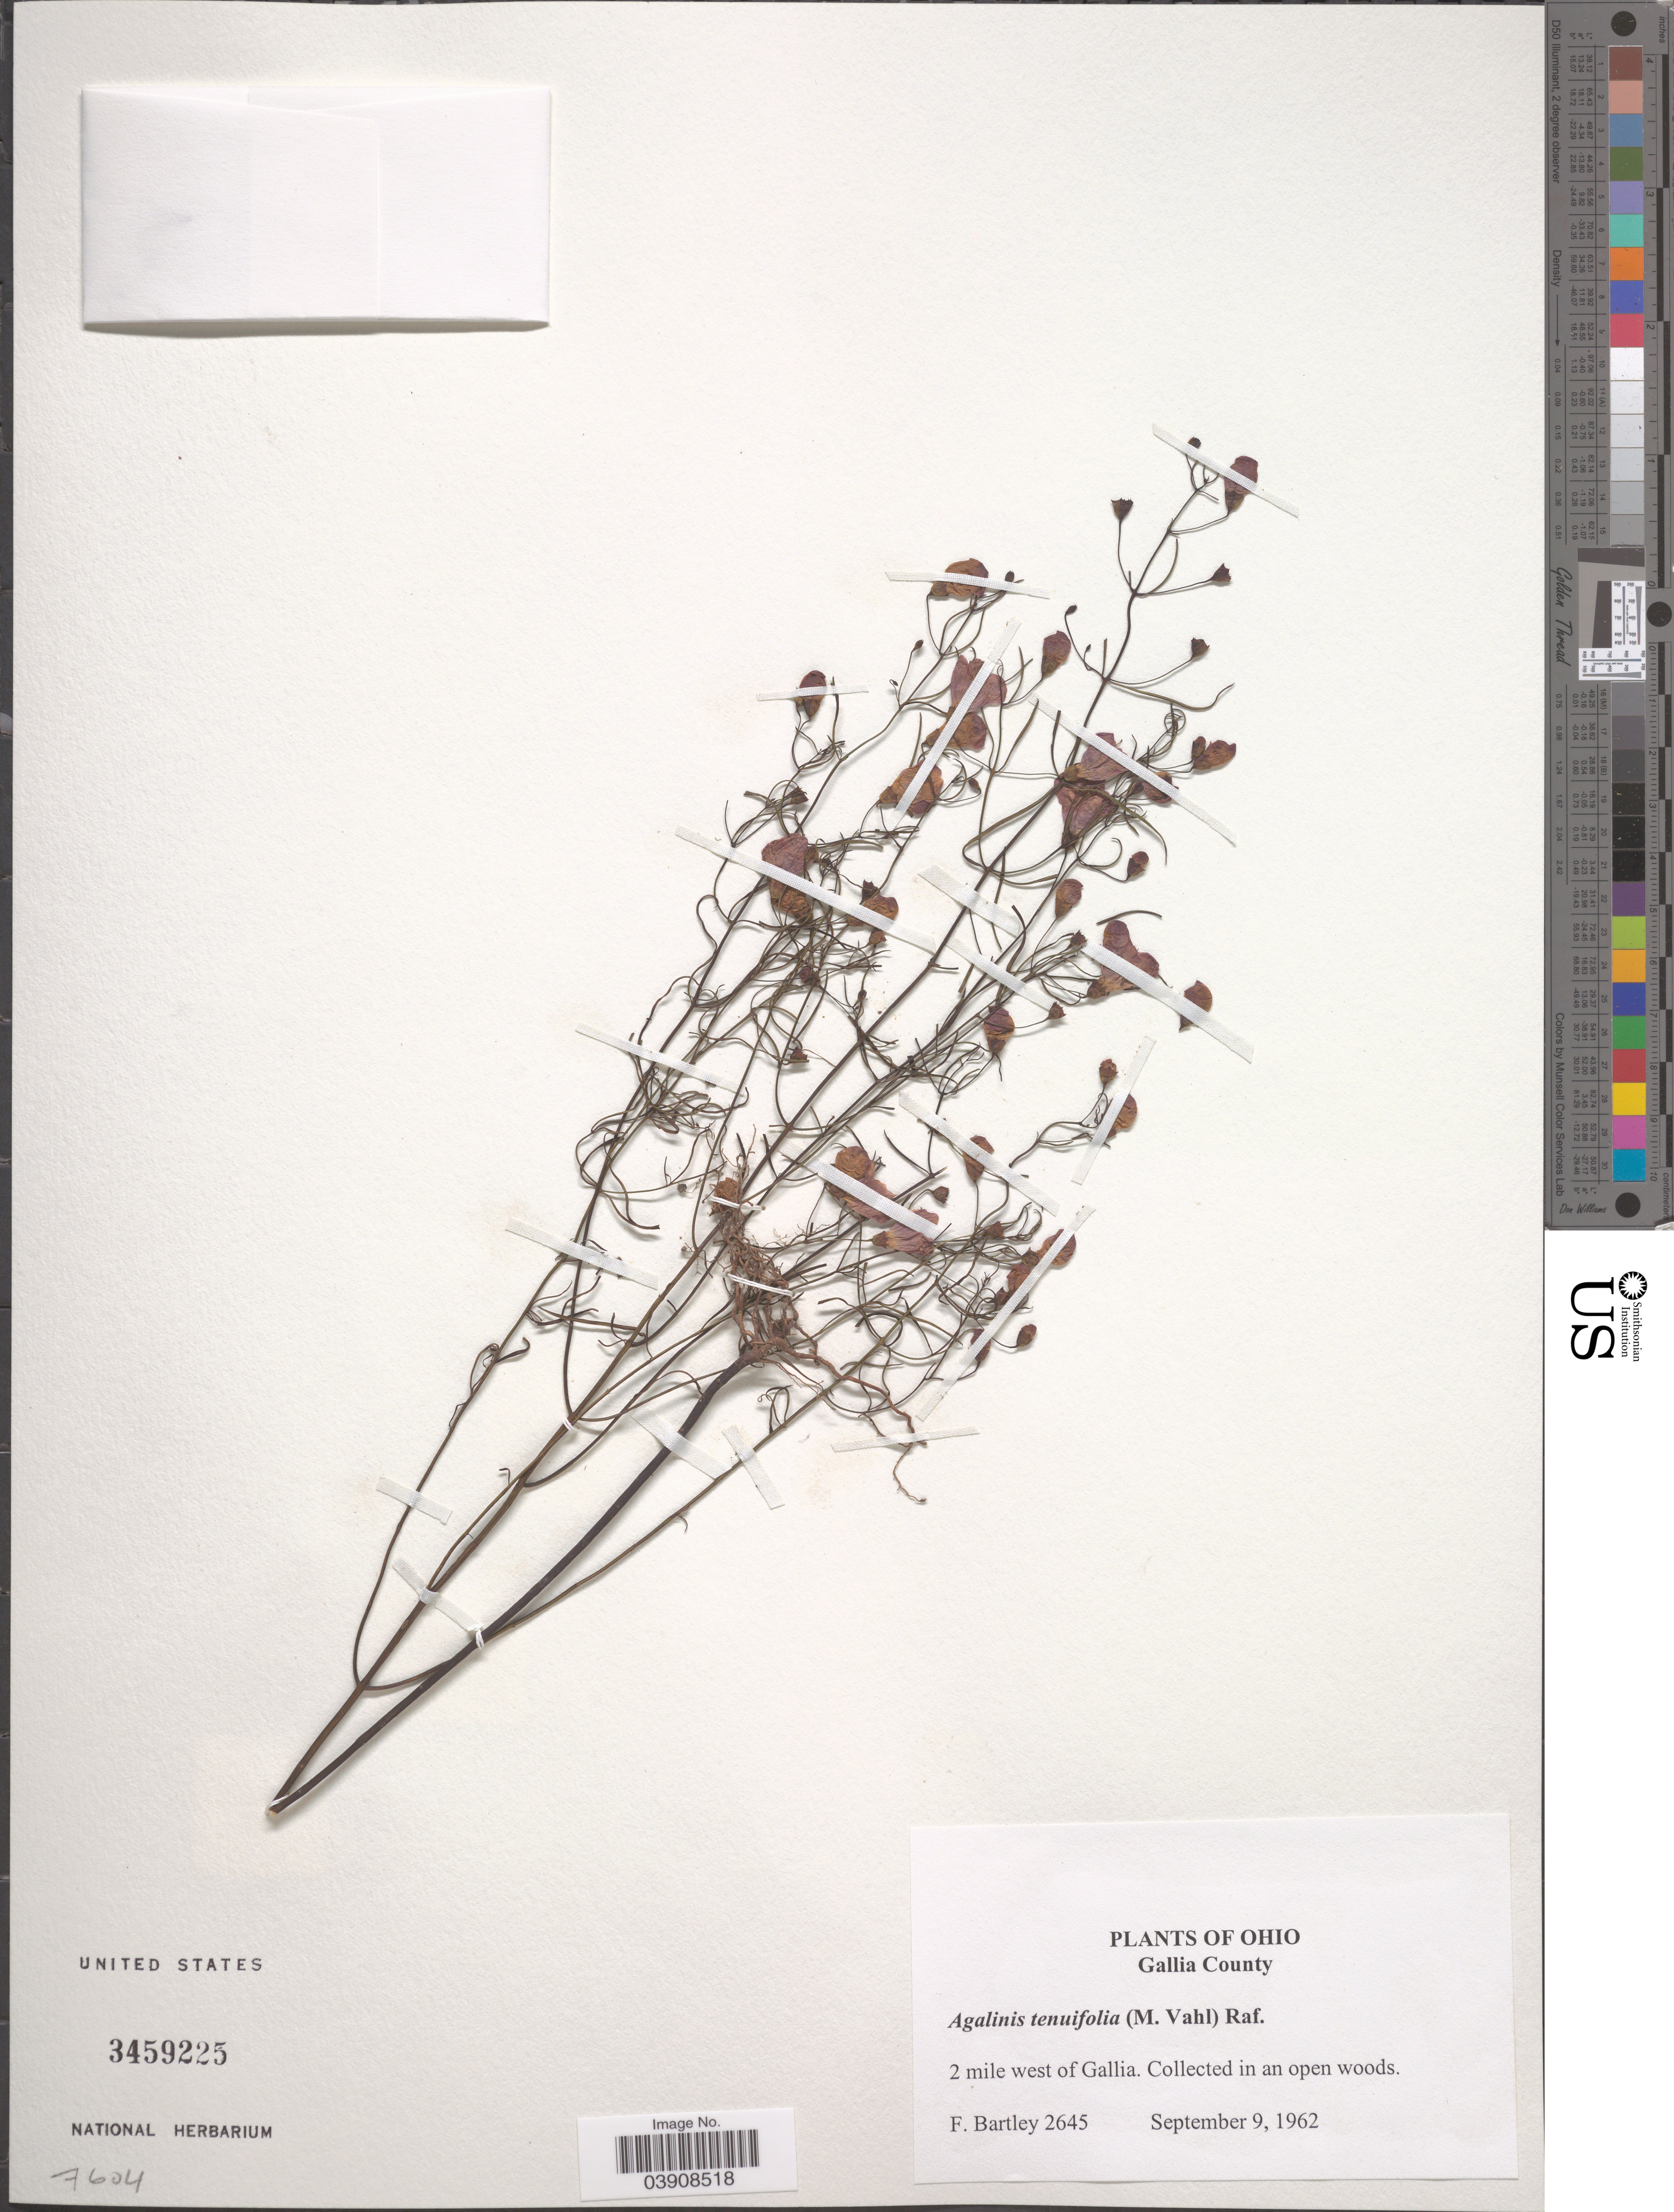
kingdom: Plantae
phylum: Tracheophyta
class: Magnoliopsida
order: Lamiales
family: Orobanchaceae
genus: Agalinis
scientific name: Agalinis tenuifolia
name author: (Vahl) Raf.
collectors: F. Bartley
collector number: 2645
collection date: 1962-09-09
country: United States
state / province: Ohio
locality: Gallia County. 2 mile west of Gallia.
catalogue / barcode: US 3459225